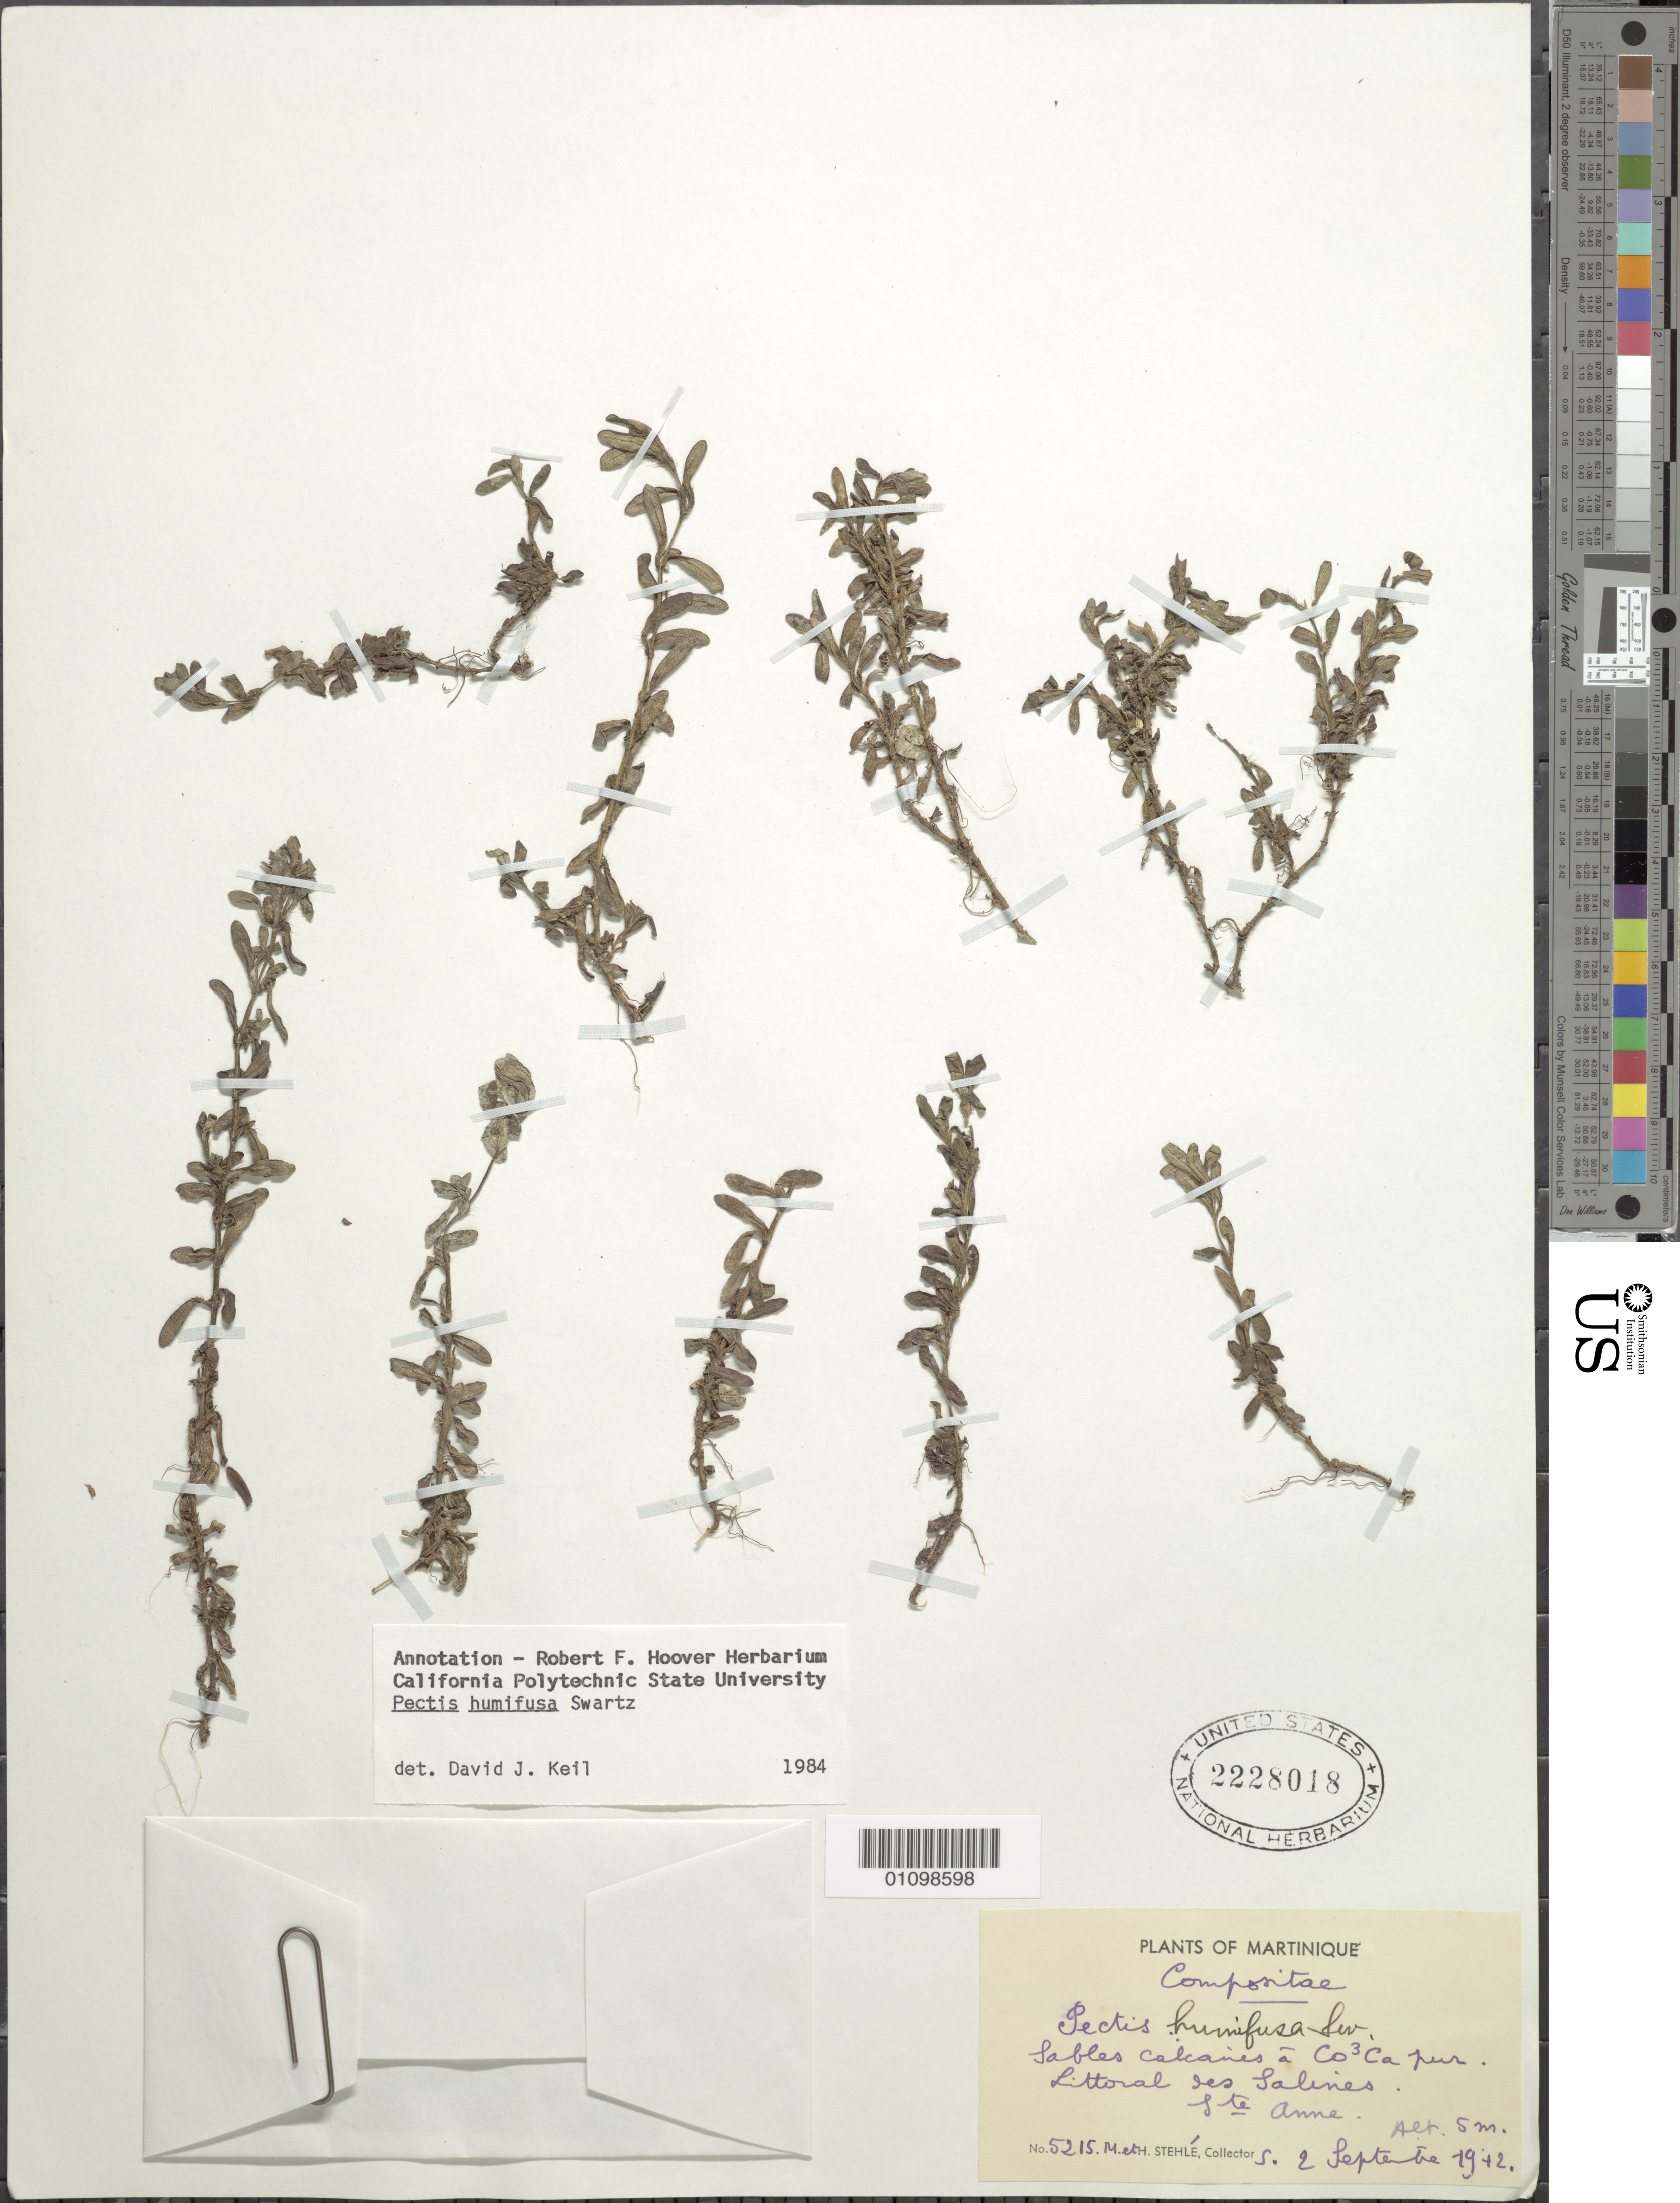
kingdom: Plantae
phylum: Tracheophyta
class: Magnoliopsida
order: Asterales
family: Asteraceae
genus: Pectis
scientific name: Pectis humifusa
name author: Sw.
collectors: M. Stehlé & H. Stehlé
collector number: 5215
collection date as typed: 20 Sep 1942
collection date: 1942-09-20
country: Martinique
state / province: Le Marin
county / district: Sainte-Anne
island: Martinique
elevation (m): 5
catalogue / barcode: US 2228018